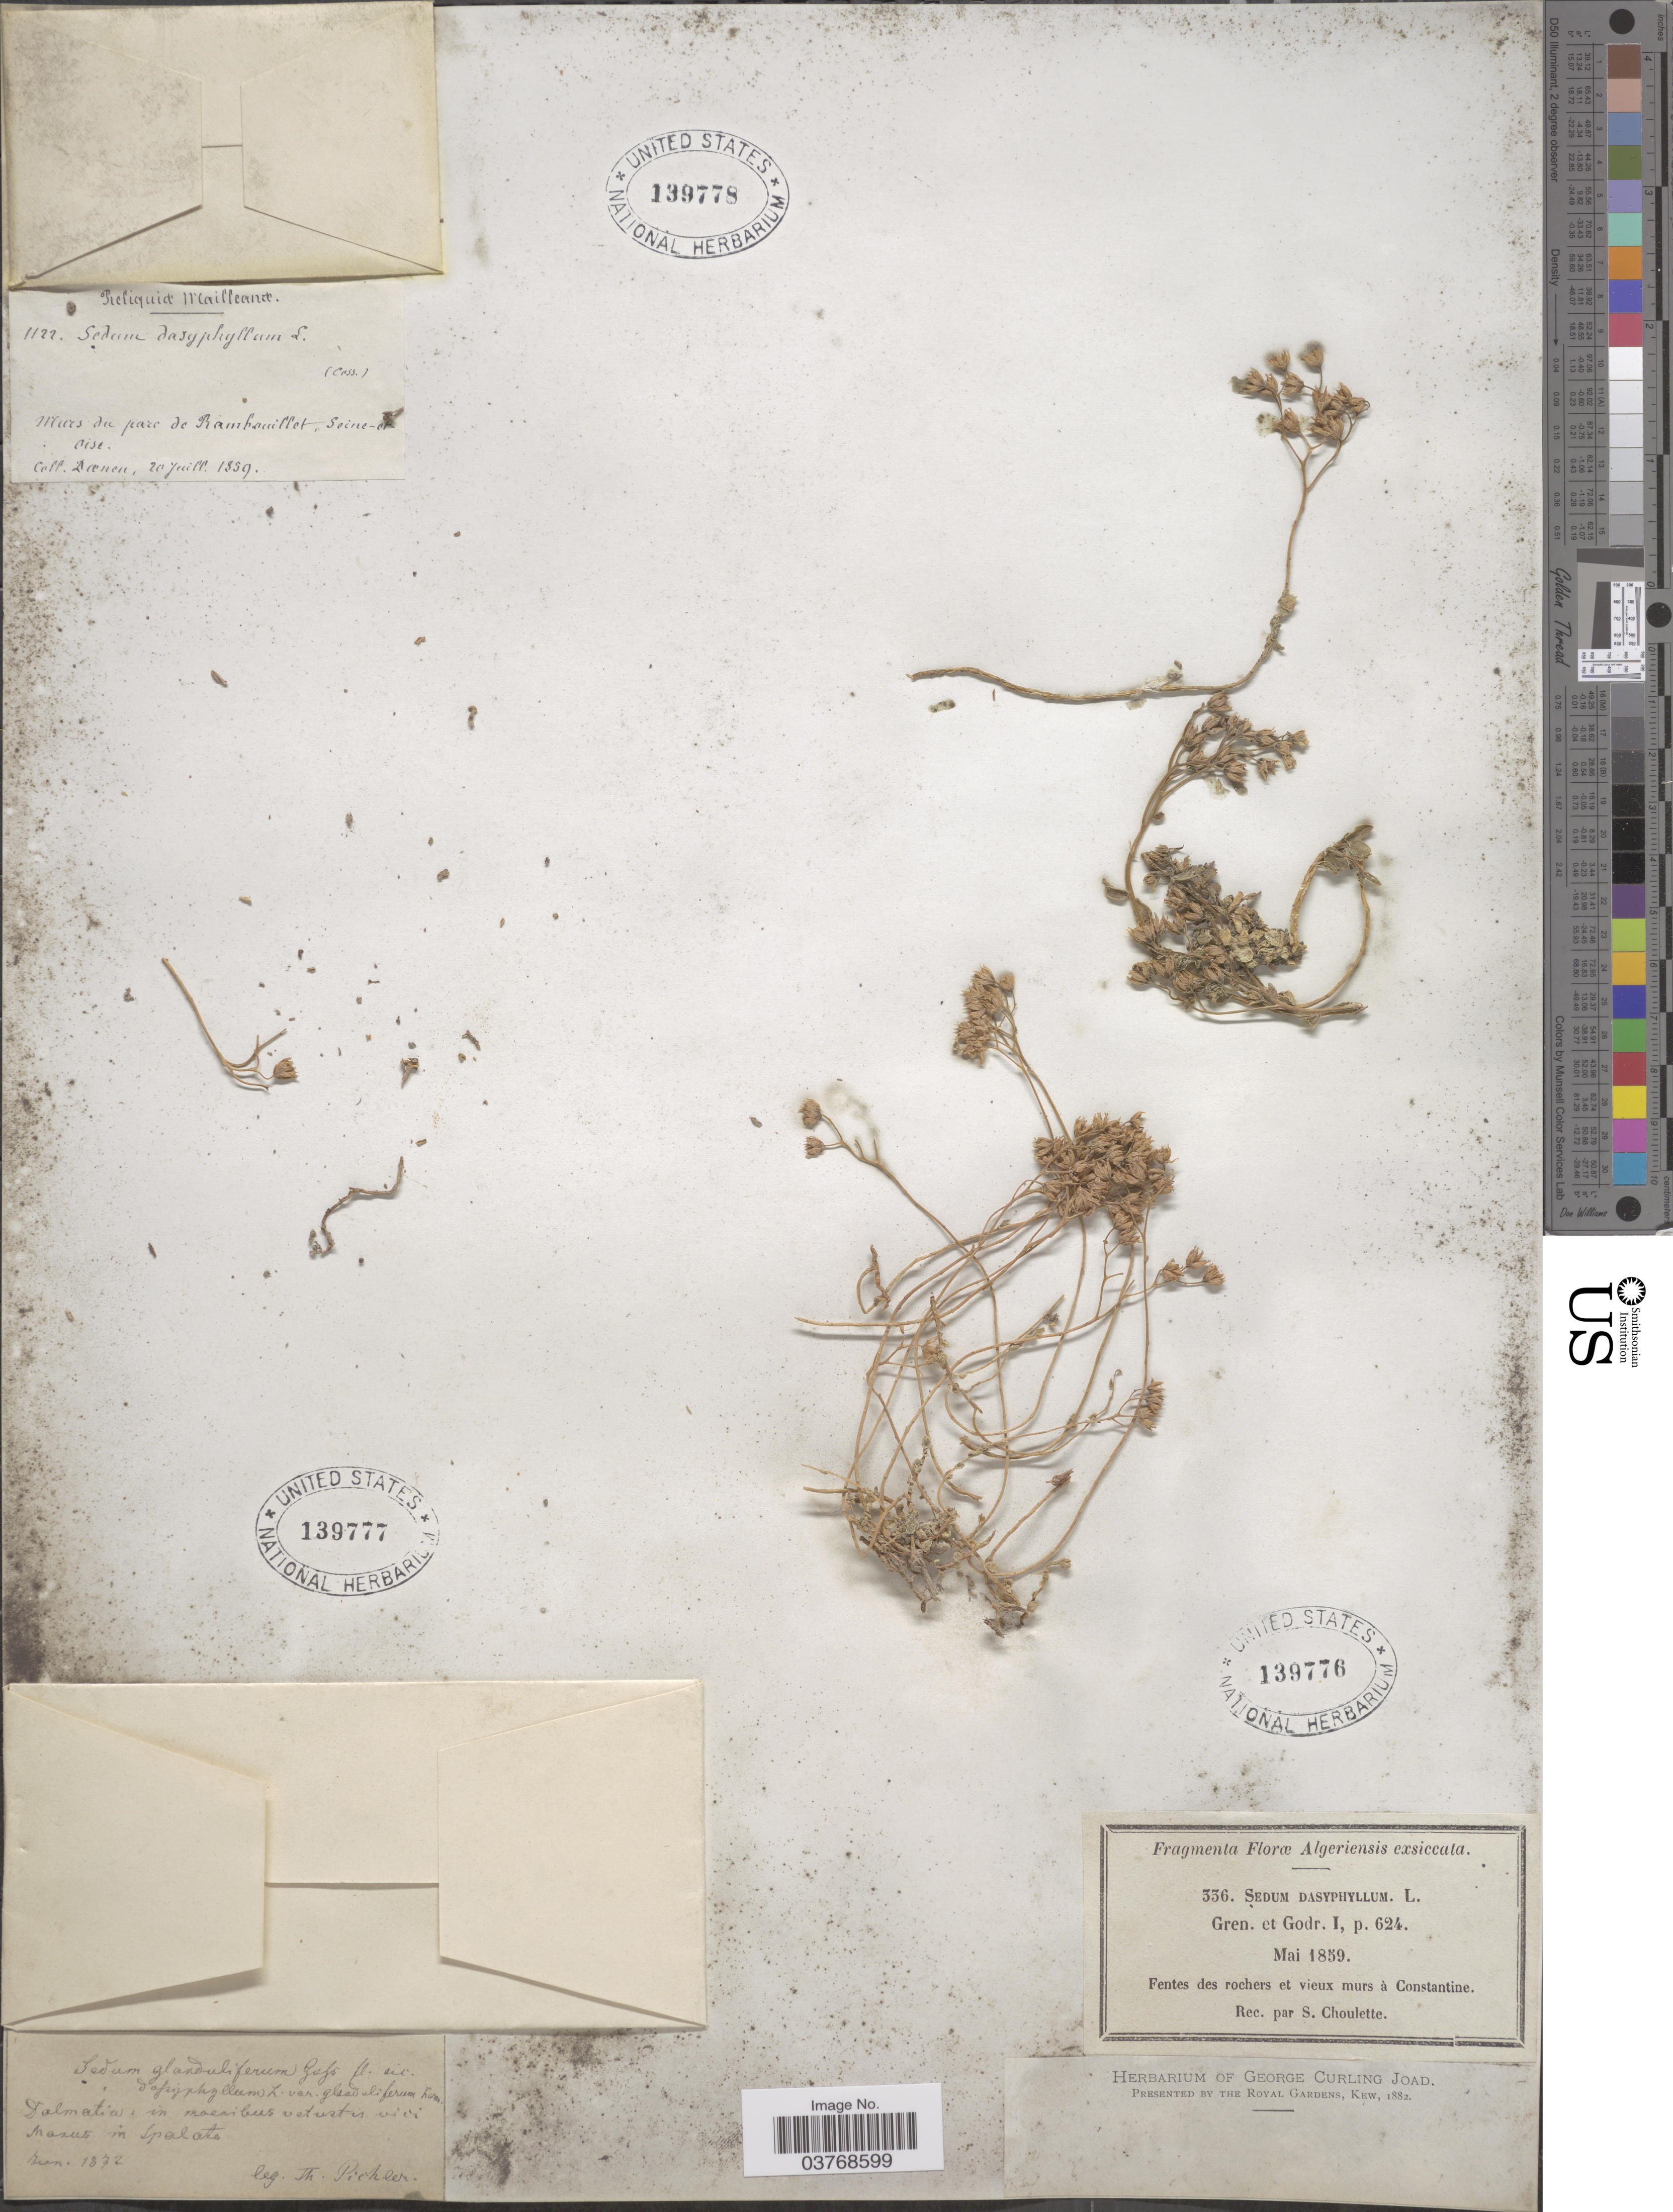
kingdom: Plantae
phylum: Tracheophyta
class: Magnoliopsida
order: Saxifragales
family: Crassulaceae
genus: Sedum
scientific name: Sedum dasyphyllum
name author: L.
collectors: Daenen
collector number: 1122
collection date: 1859-07-20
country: France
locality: Mars du parc de Rambouillot, Seine-et-Oise.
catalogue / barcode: US 139778